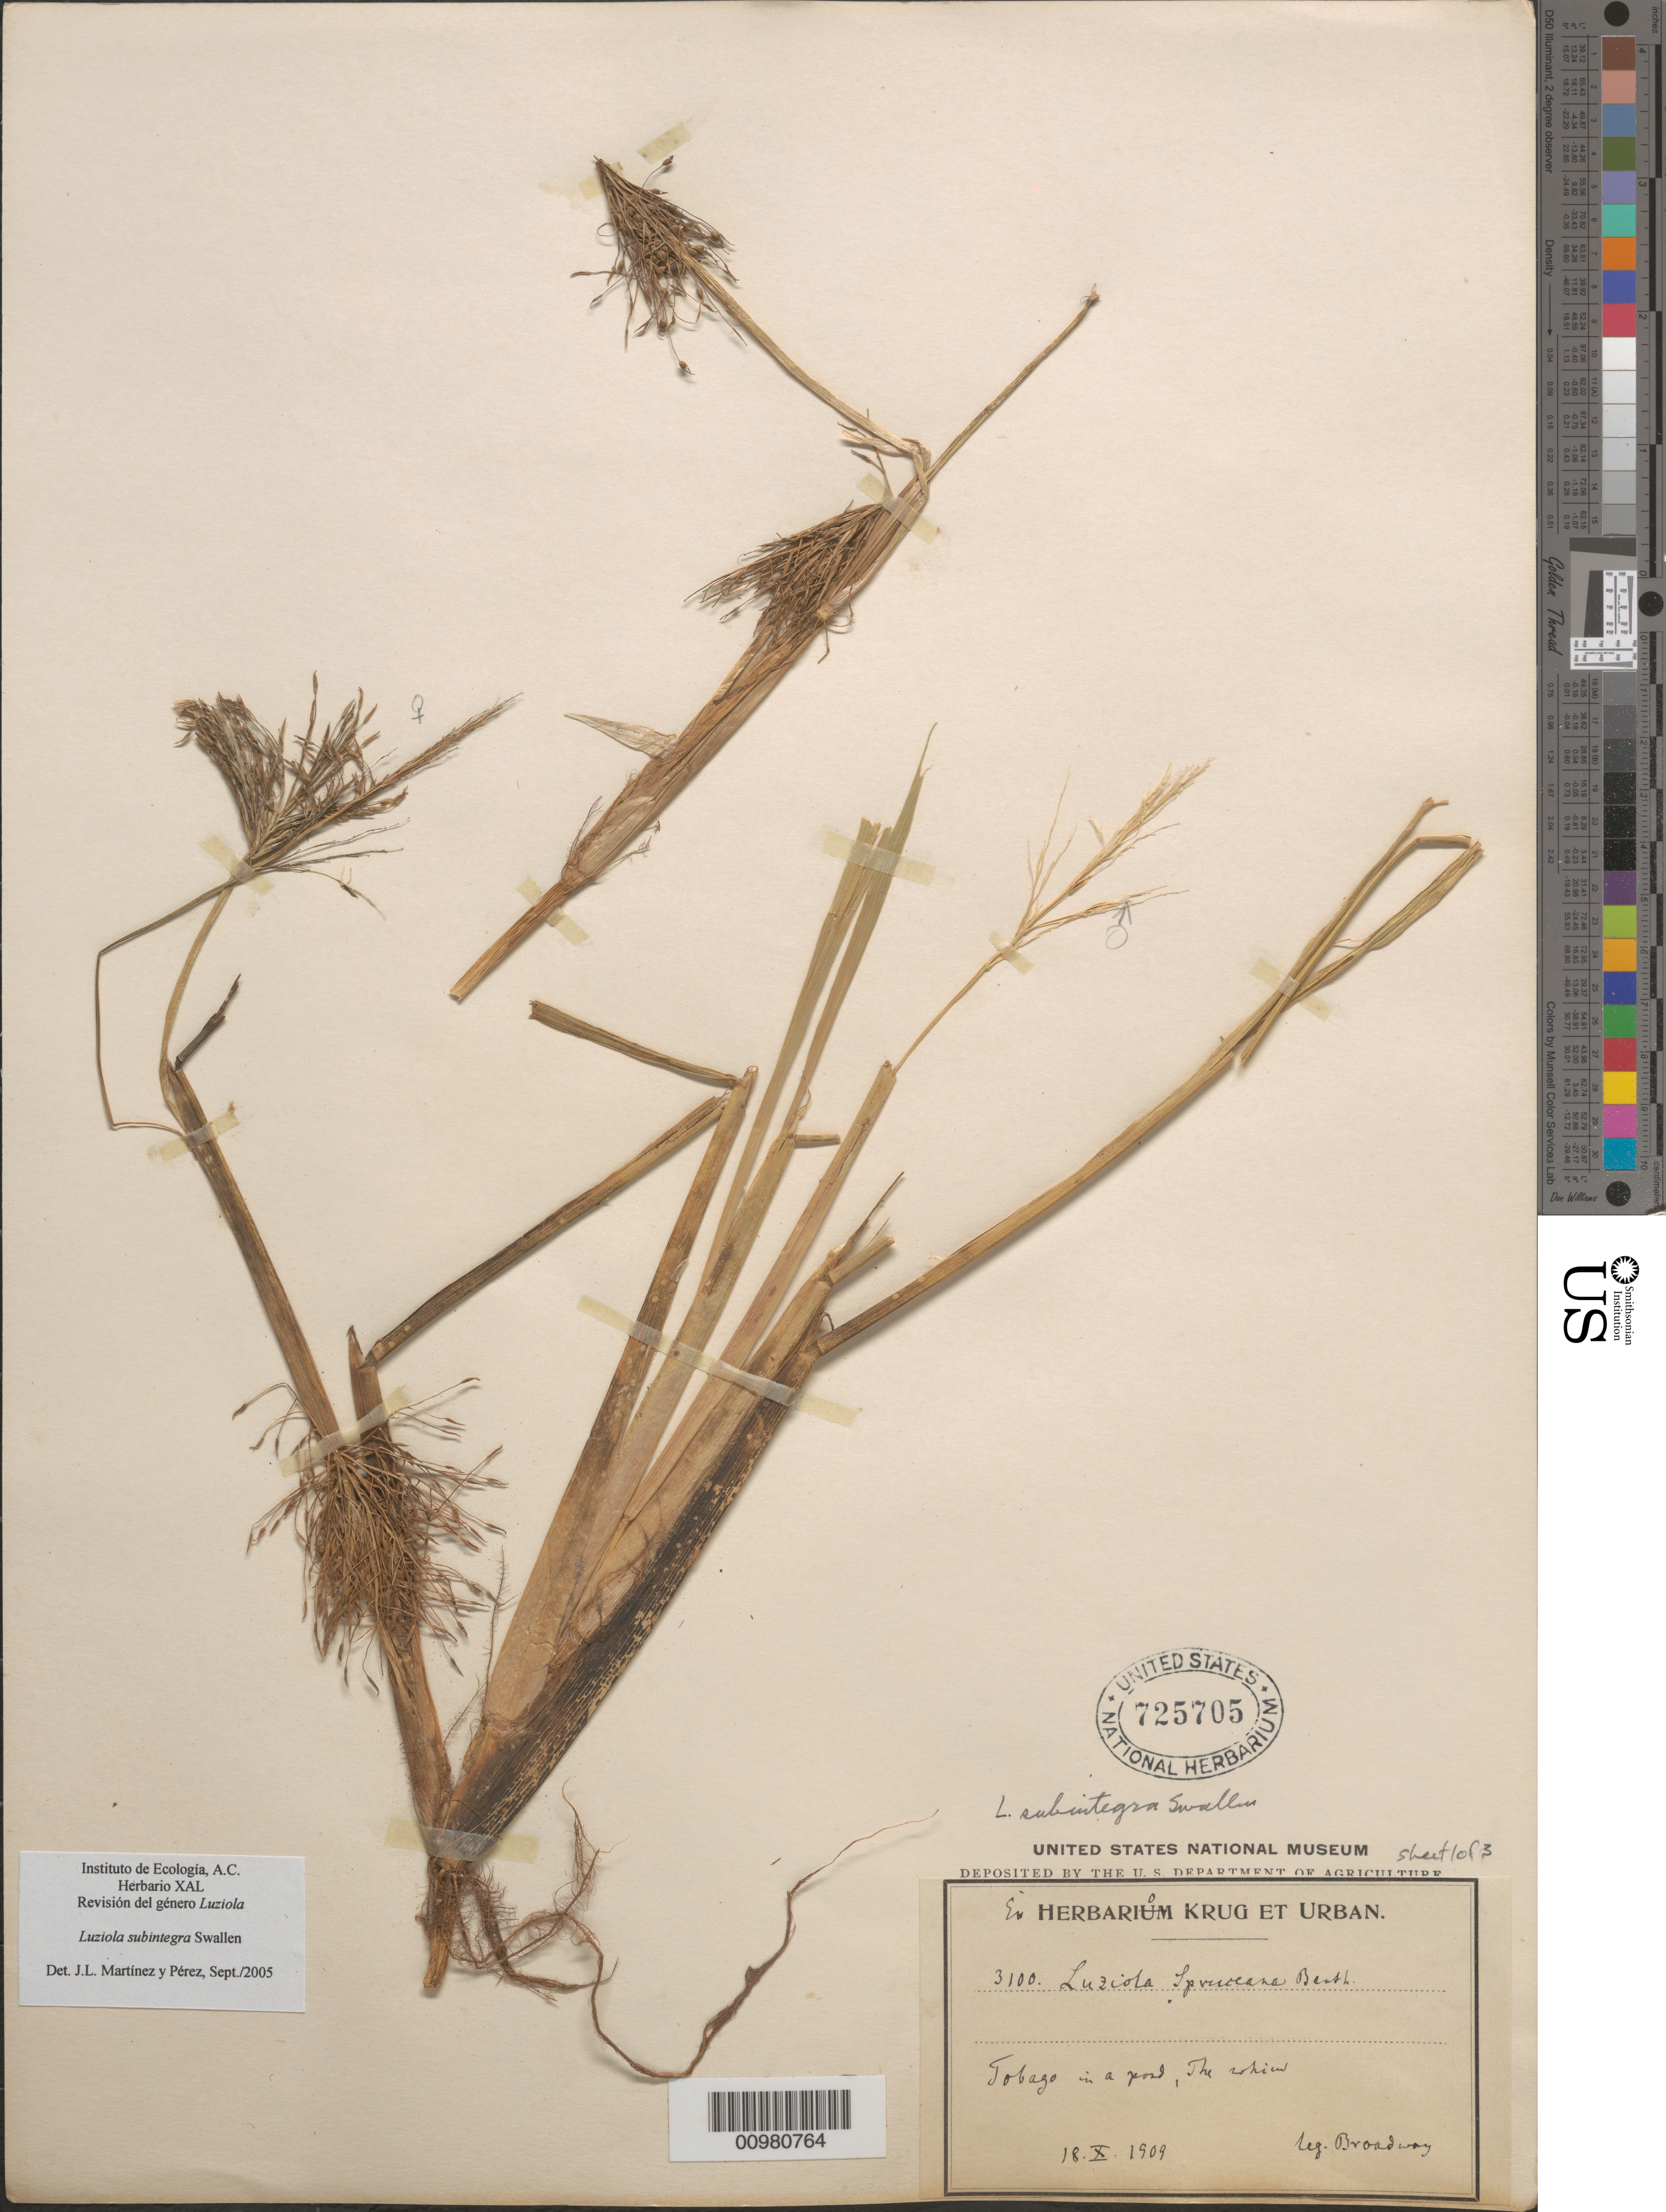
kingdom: Plantae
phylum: Tracheophyta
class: Liliopsida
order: Poales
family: Poaceae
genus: Luziola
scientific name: Luziola subintegra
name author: Swallen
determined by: Martinez Perez, J. L.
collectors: W. E. Broadway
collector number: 3100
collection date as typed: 18 Oct 1909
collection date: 1909-10-18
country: Trinidad and Tobago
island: Tobago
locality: The Whins.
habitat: In a pond.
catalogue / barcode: US 725705